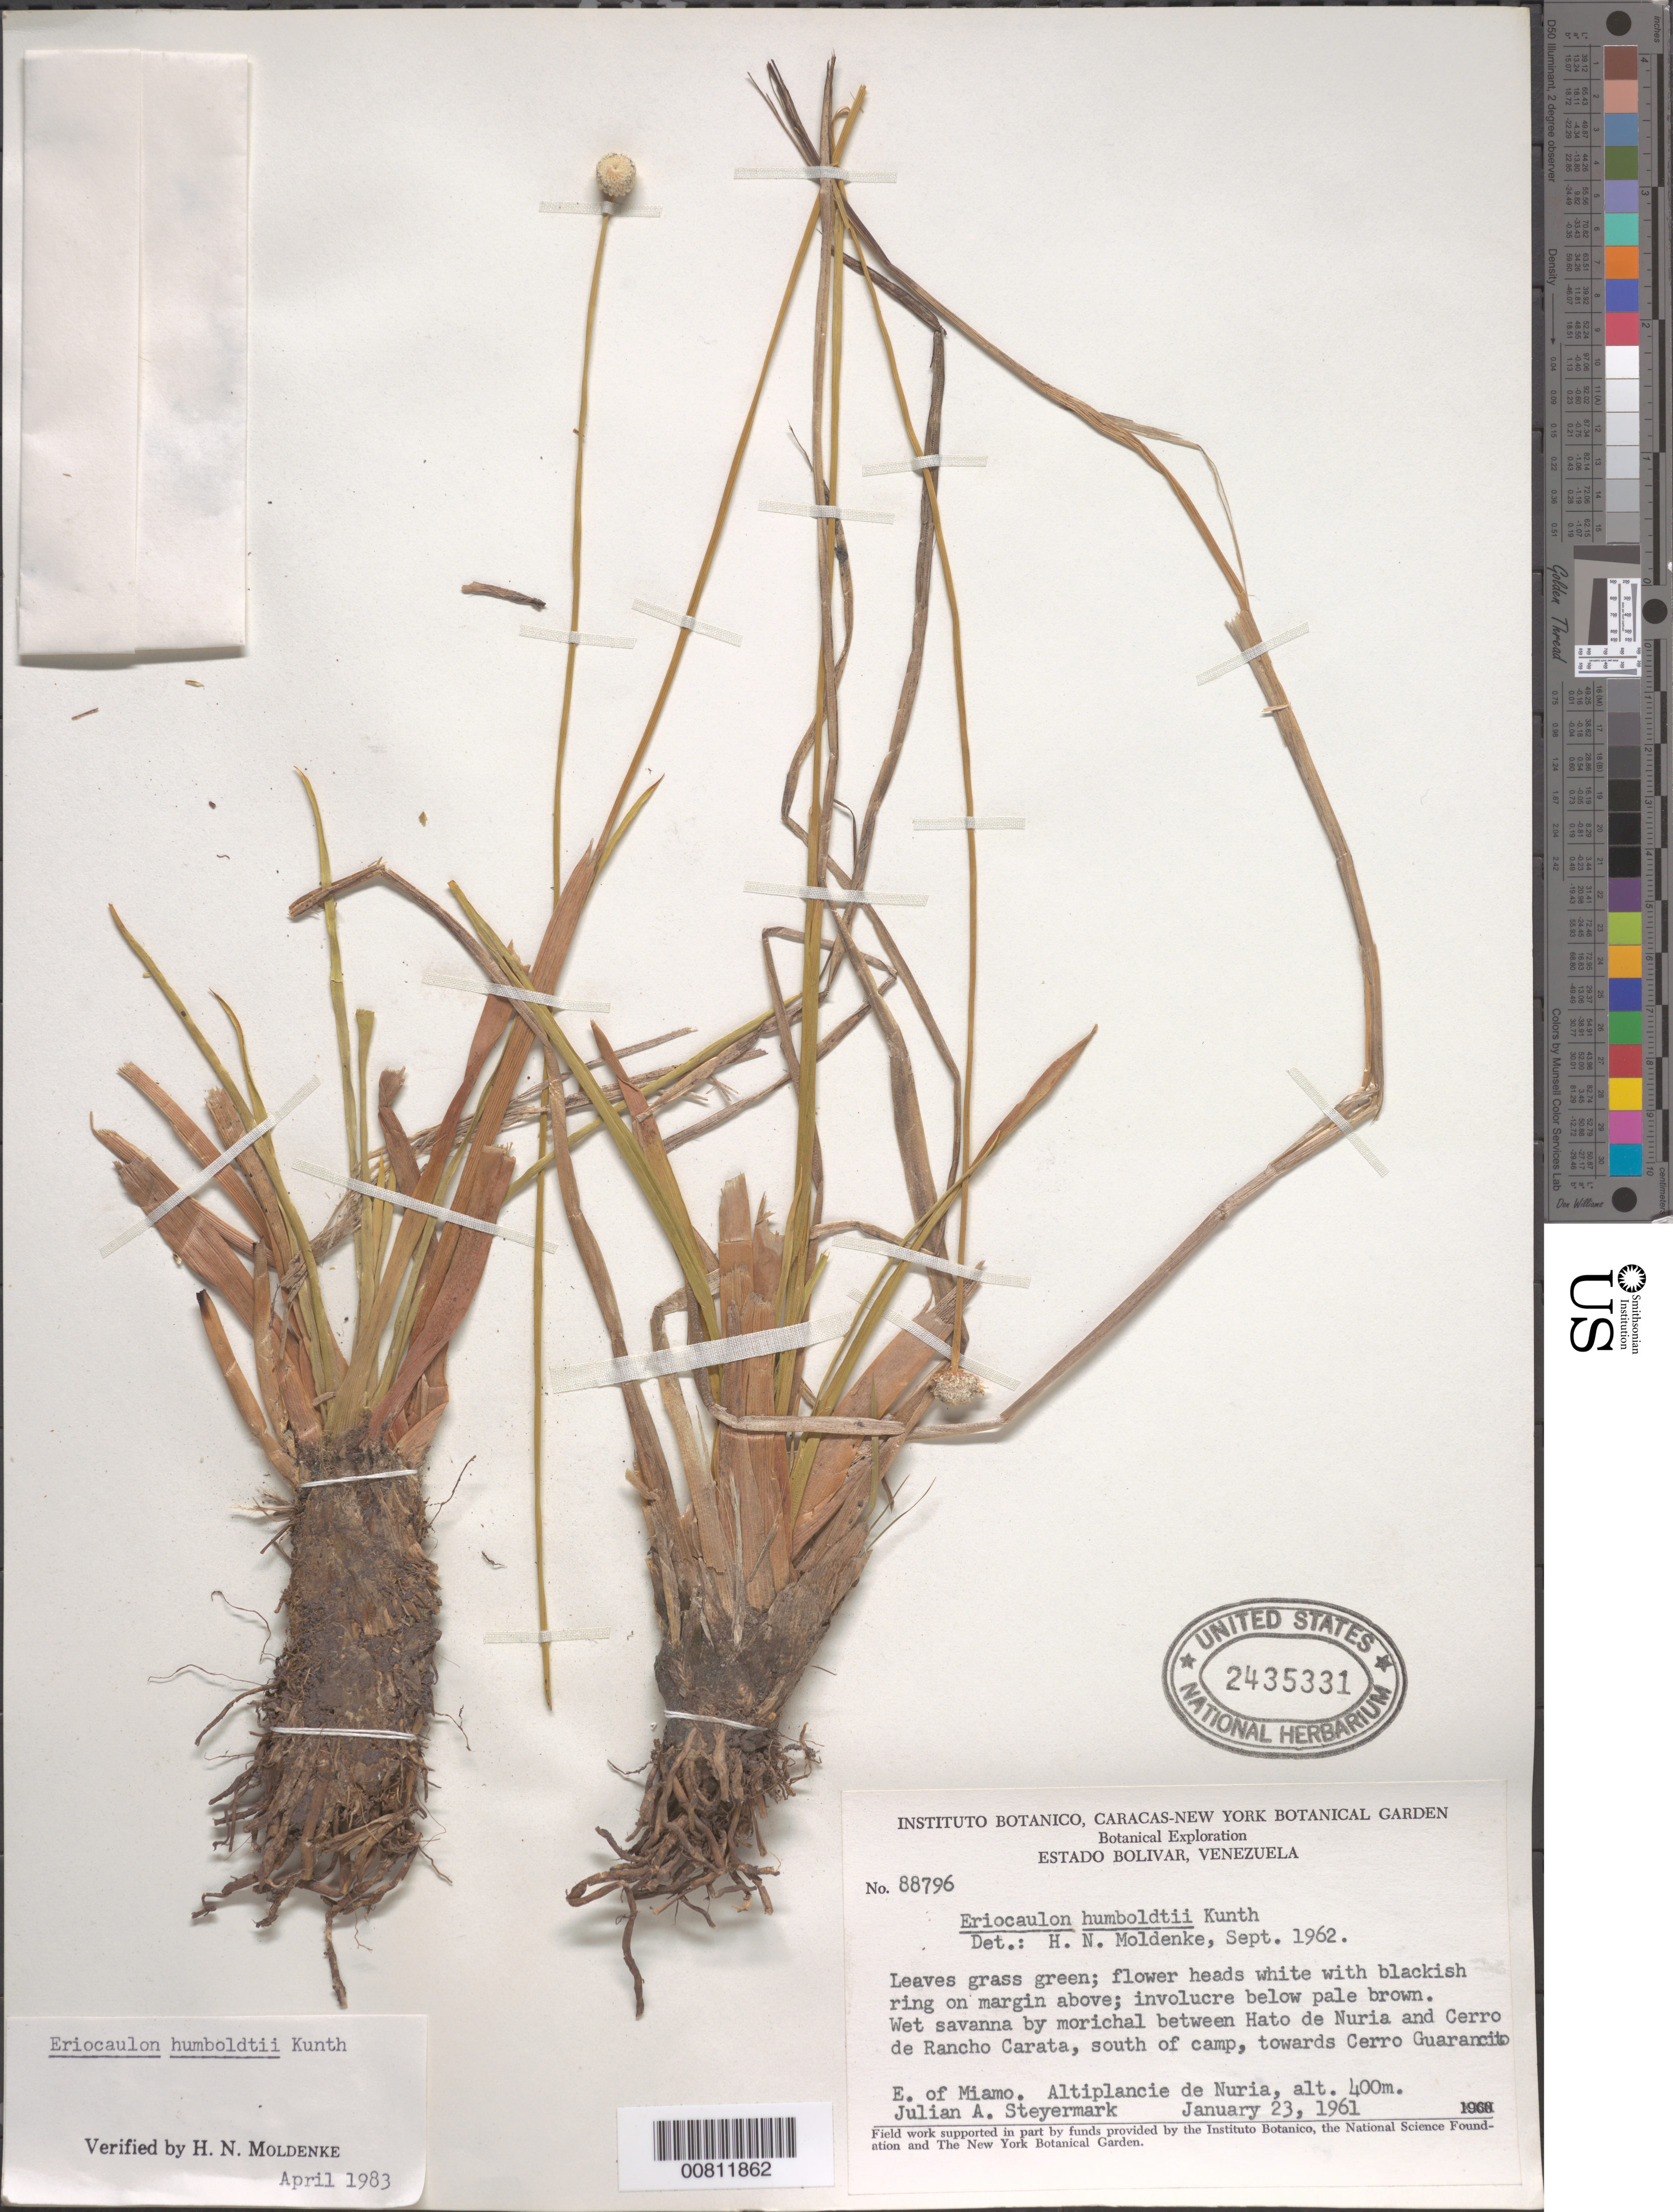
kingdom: Plantae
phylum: Tracheophyta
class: Liliopsida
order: Poales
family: Eriocaulaceae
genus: Eriocaulon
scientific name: Eriocaulon humboldtii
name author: Kunth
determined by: Moldenke, H. N.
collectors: J. Steyermark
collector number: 88796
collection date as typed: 23-Jan-61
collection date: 1961-01-23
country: Venezuela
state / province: Bolívar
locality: Altiplanicie de Nuria, E of Miamo, between Hato de Nuria and Cerro de Rancho Carata, towards Cerro Guarancito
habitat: Wet savanna by morichal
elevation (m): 400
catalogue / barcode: US 2435331